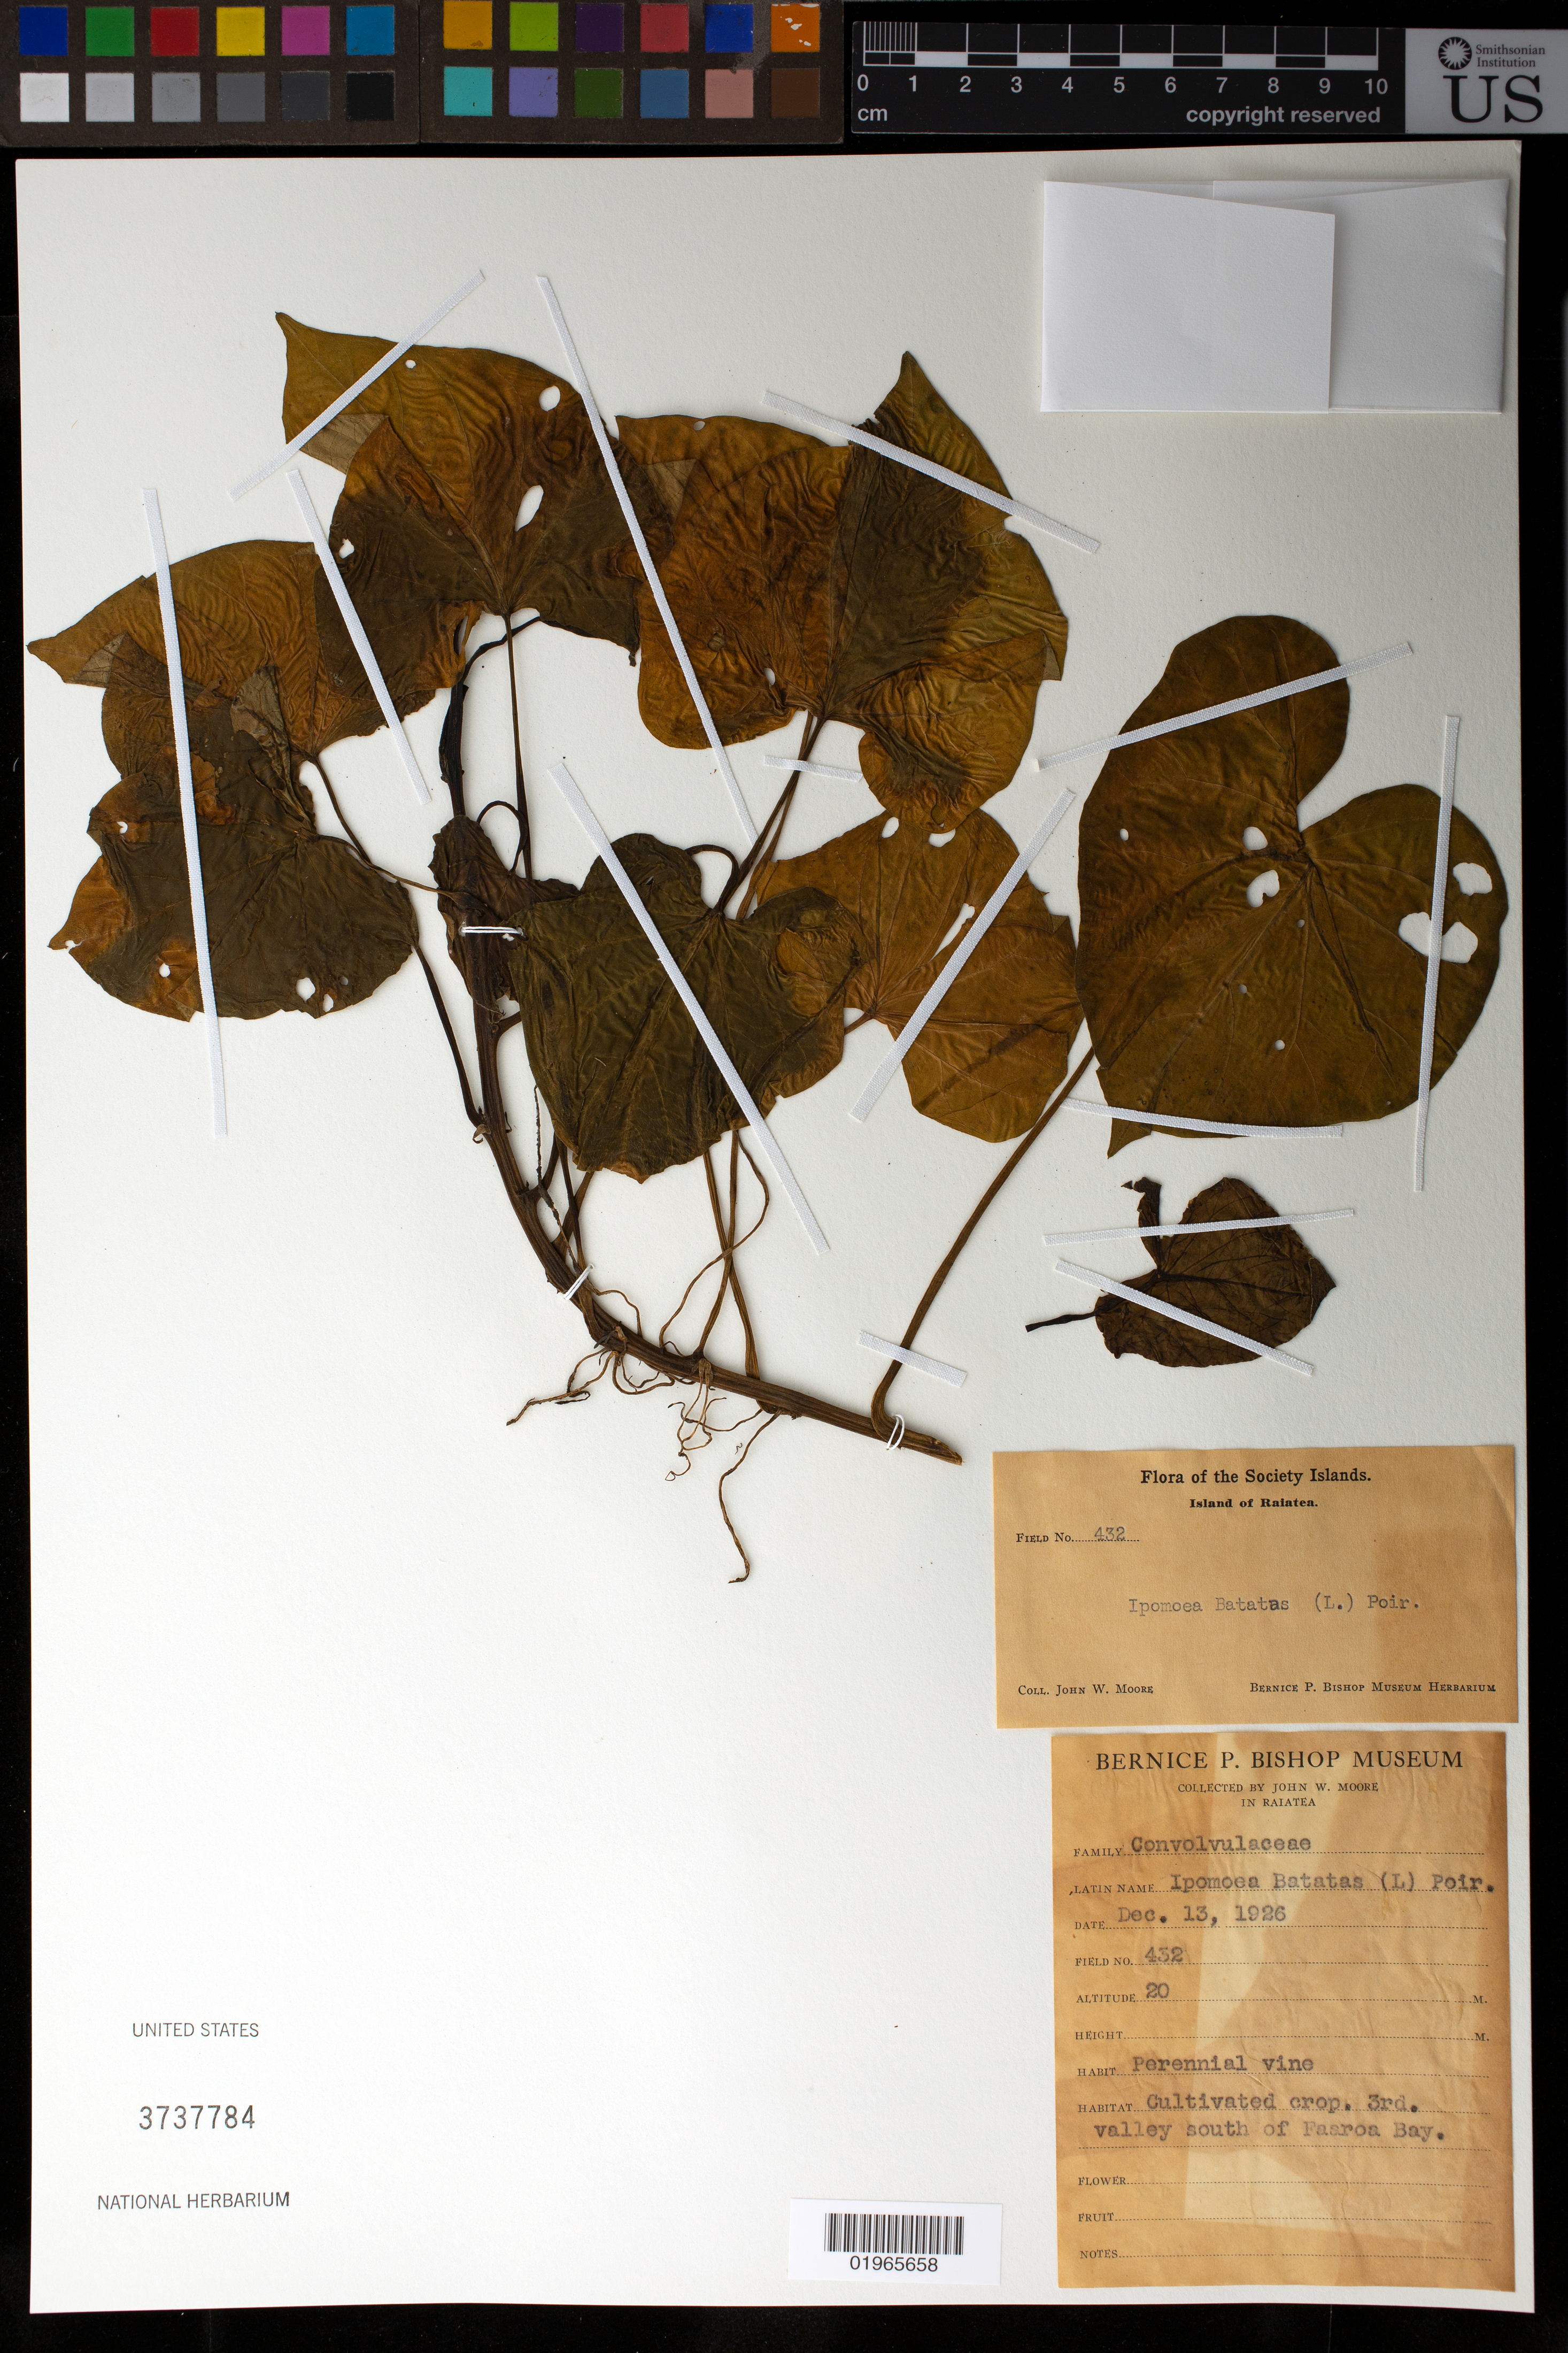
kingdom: Plantae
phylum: Tracheophyta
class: Magnoliopsida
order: Solanales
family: Convolvulaceae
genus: Ipomoea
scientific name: Ipomoea batatas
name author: (L.) Lam.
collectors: J. Moore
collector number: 432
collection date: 1926-12-13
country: French Polynesia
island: Raiatea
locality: Island of Raiatea, 3rd valley south of Faaroa Bay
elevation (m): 20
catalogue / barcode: US 3737784